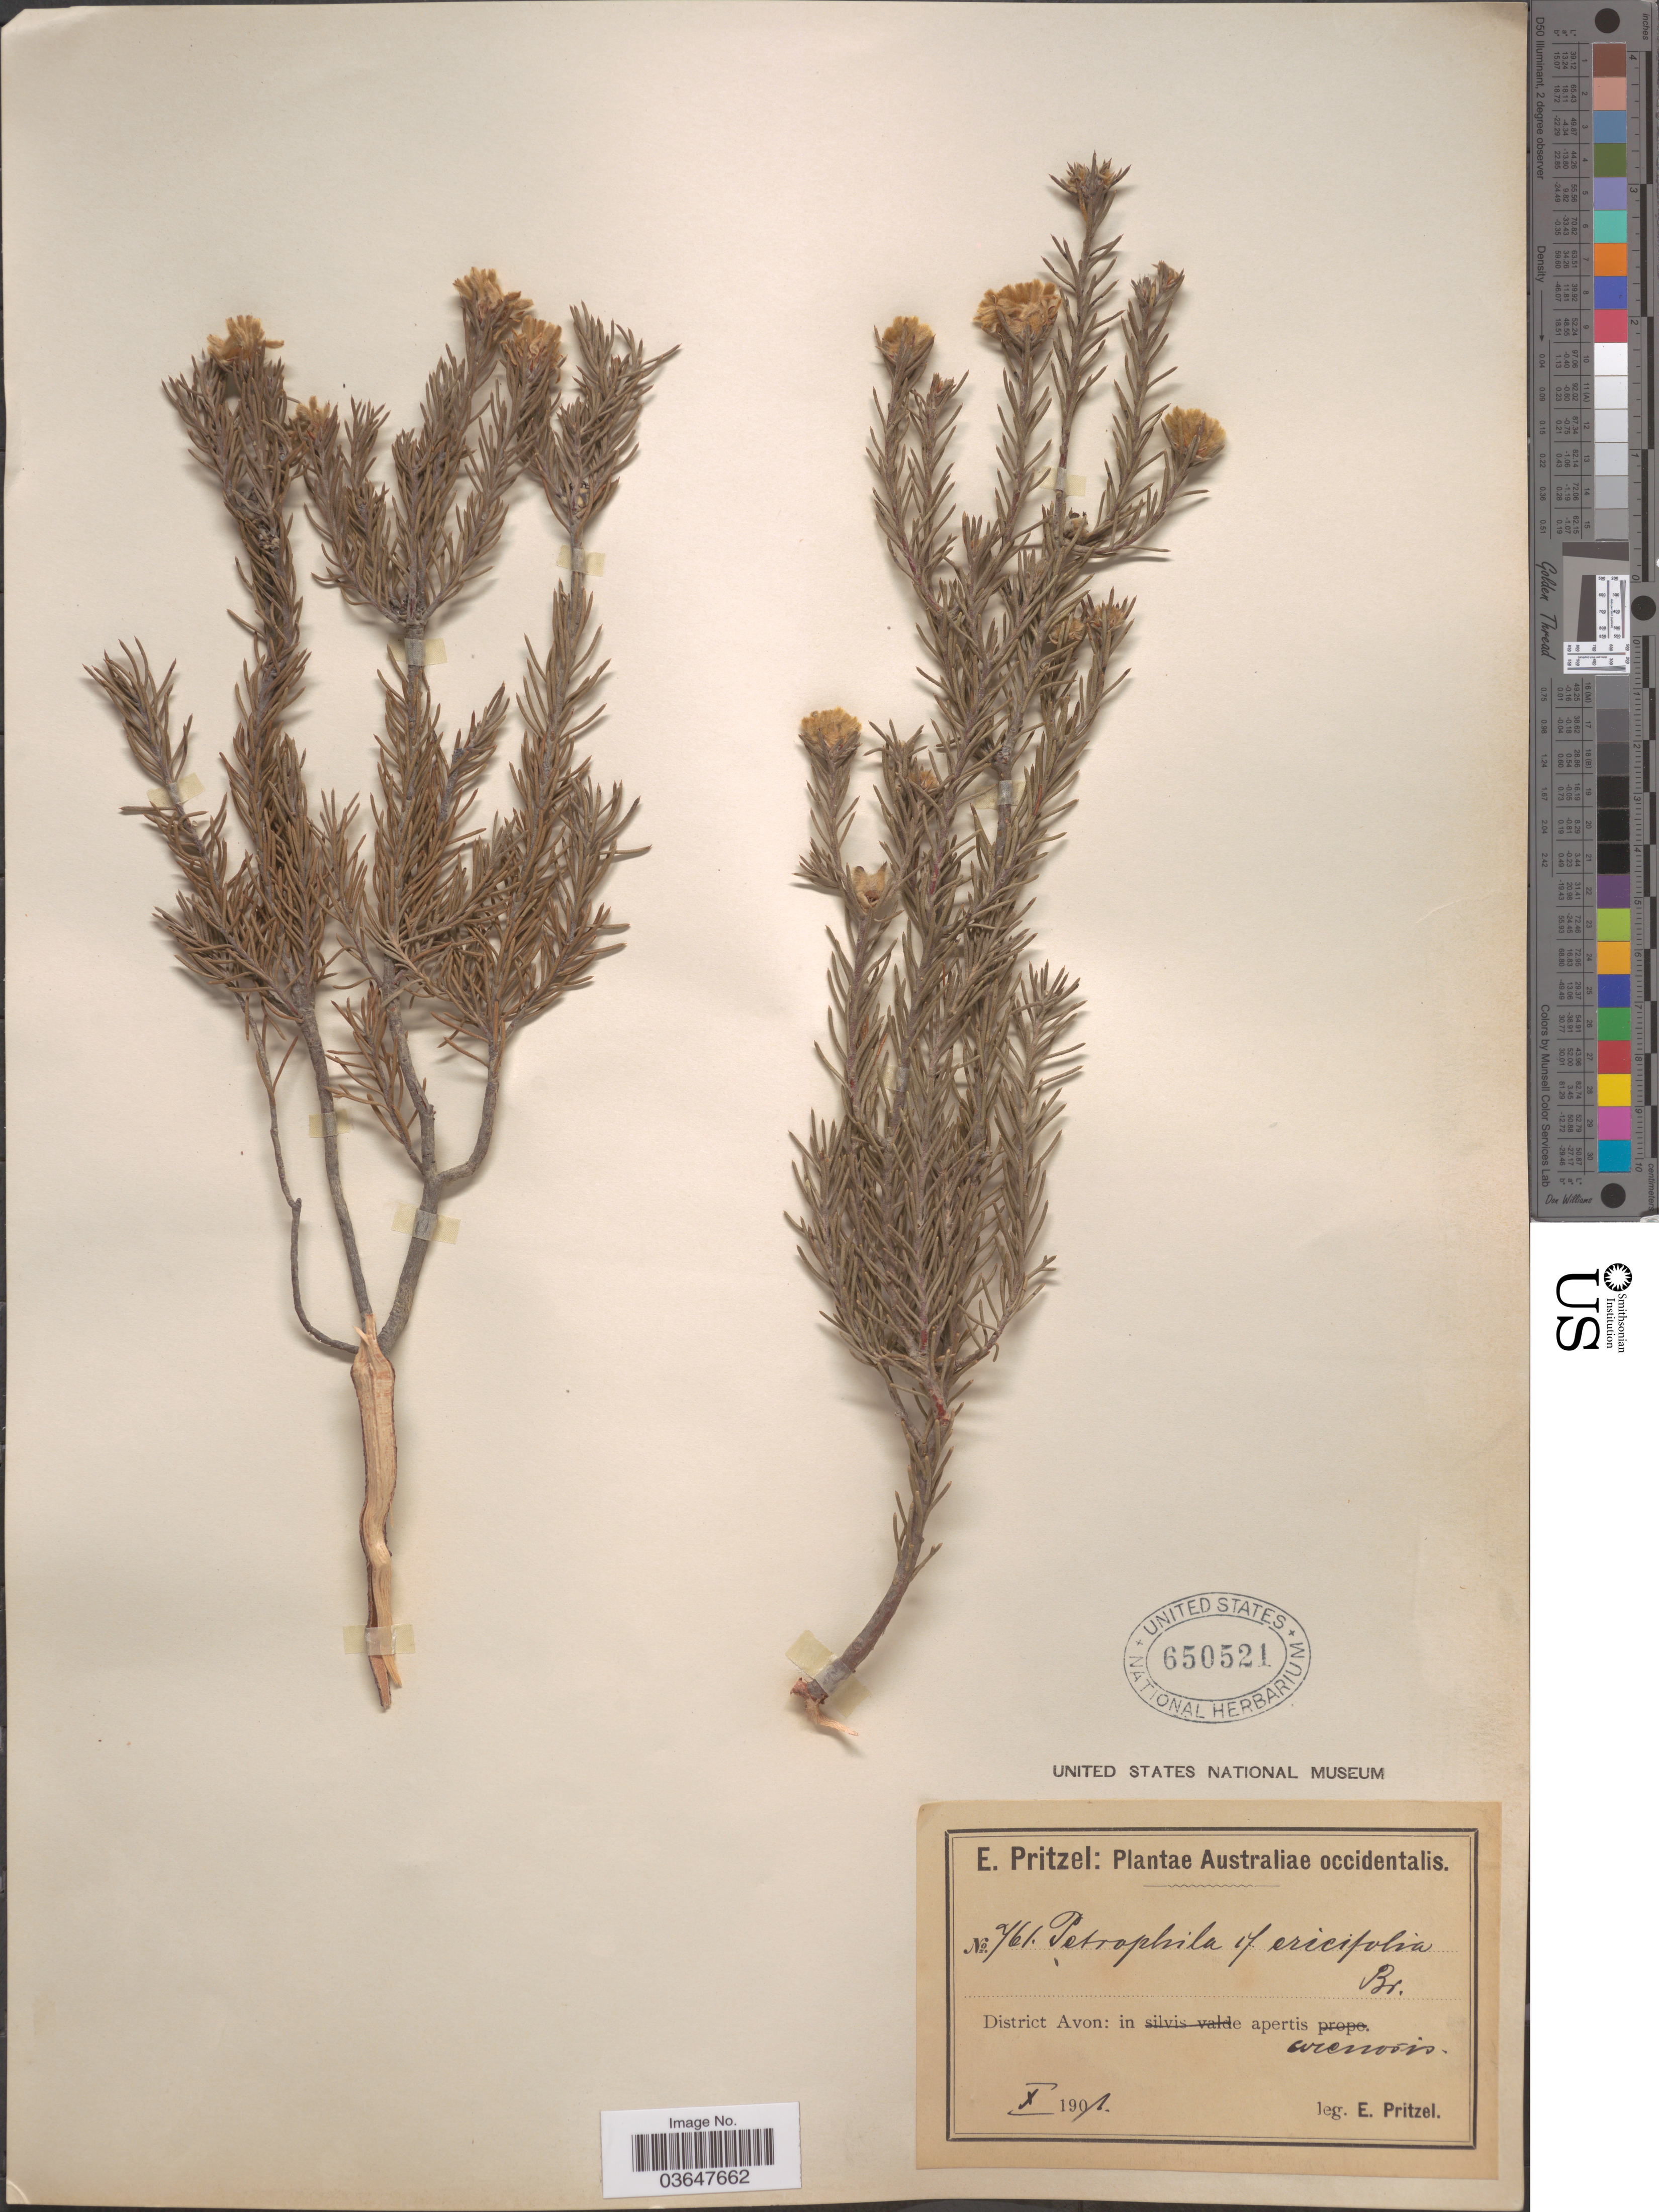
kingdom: Plantae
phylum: Tracheophyta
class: Magnoliopsida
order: Proteales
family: Proteaceae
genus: Petrophile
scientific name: Petrophile ericifolia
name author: R. Br.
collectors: E. G. Pritzel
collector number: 761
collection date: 1901-10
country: Australia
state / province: Western Australia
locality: Australiae occidentalis. District Avon: in apertis arenosis.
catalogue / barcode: US 650521